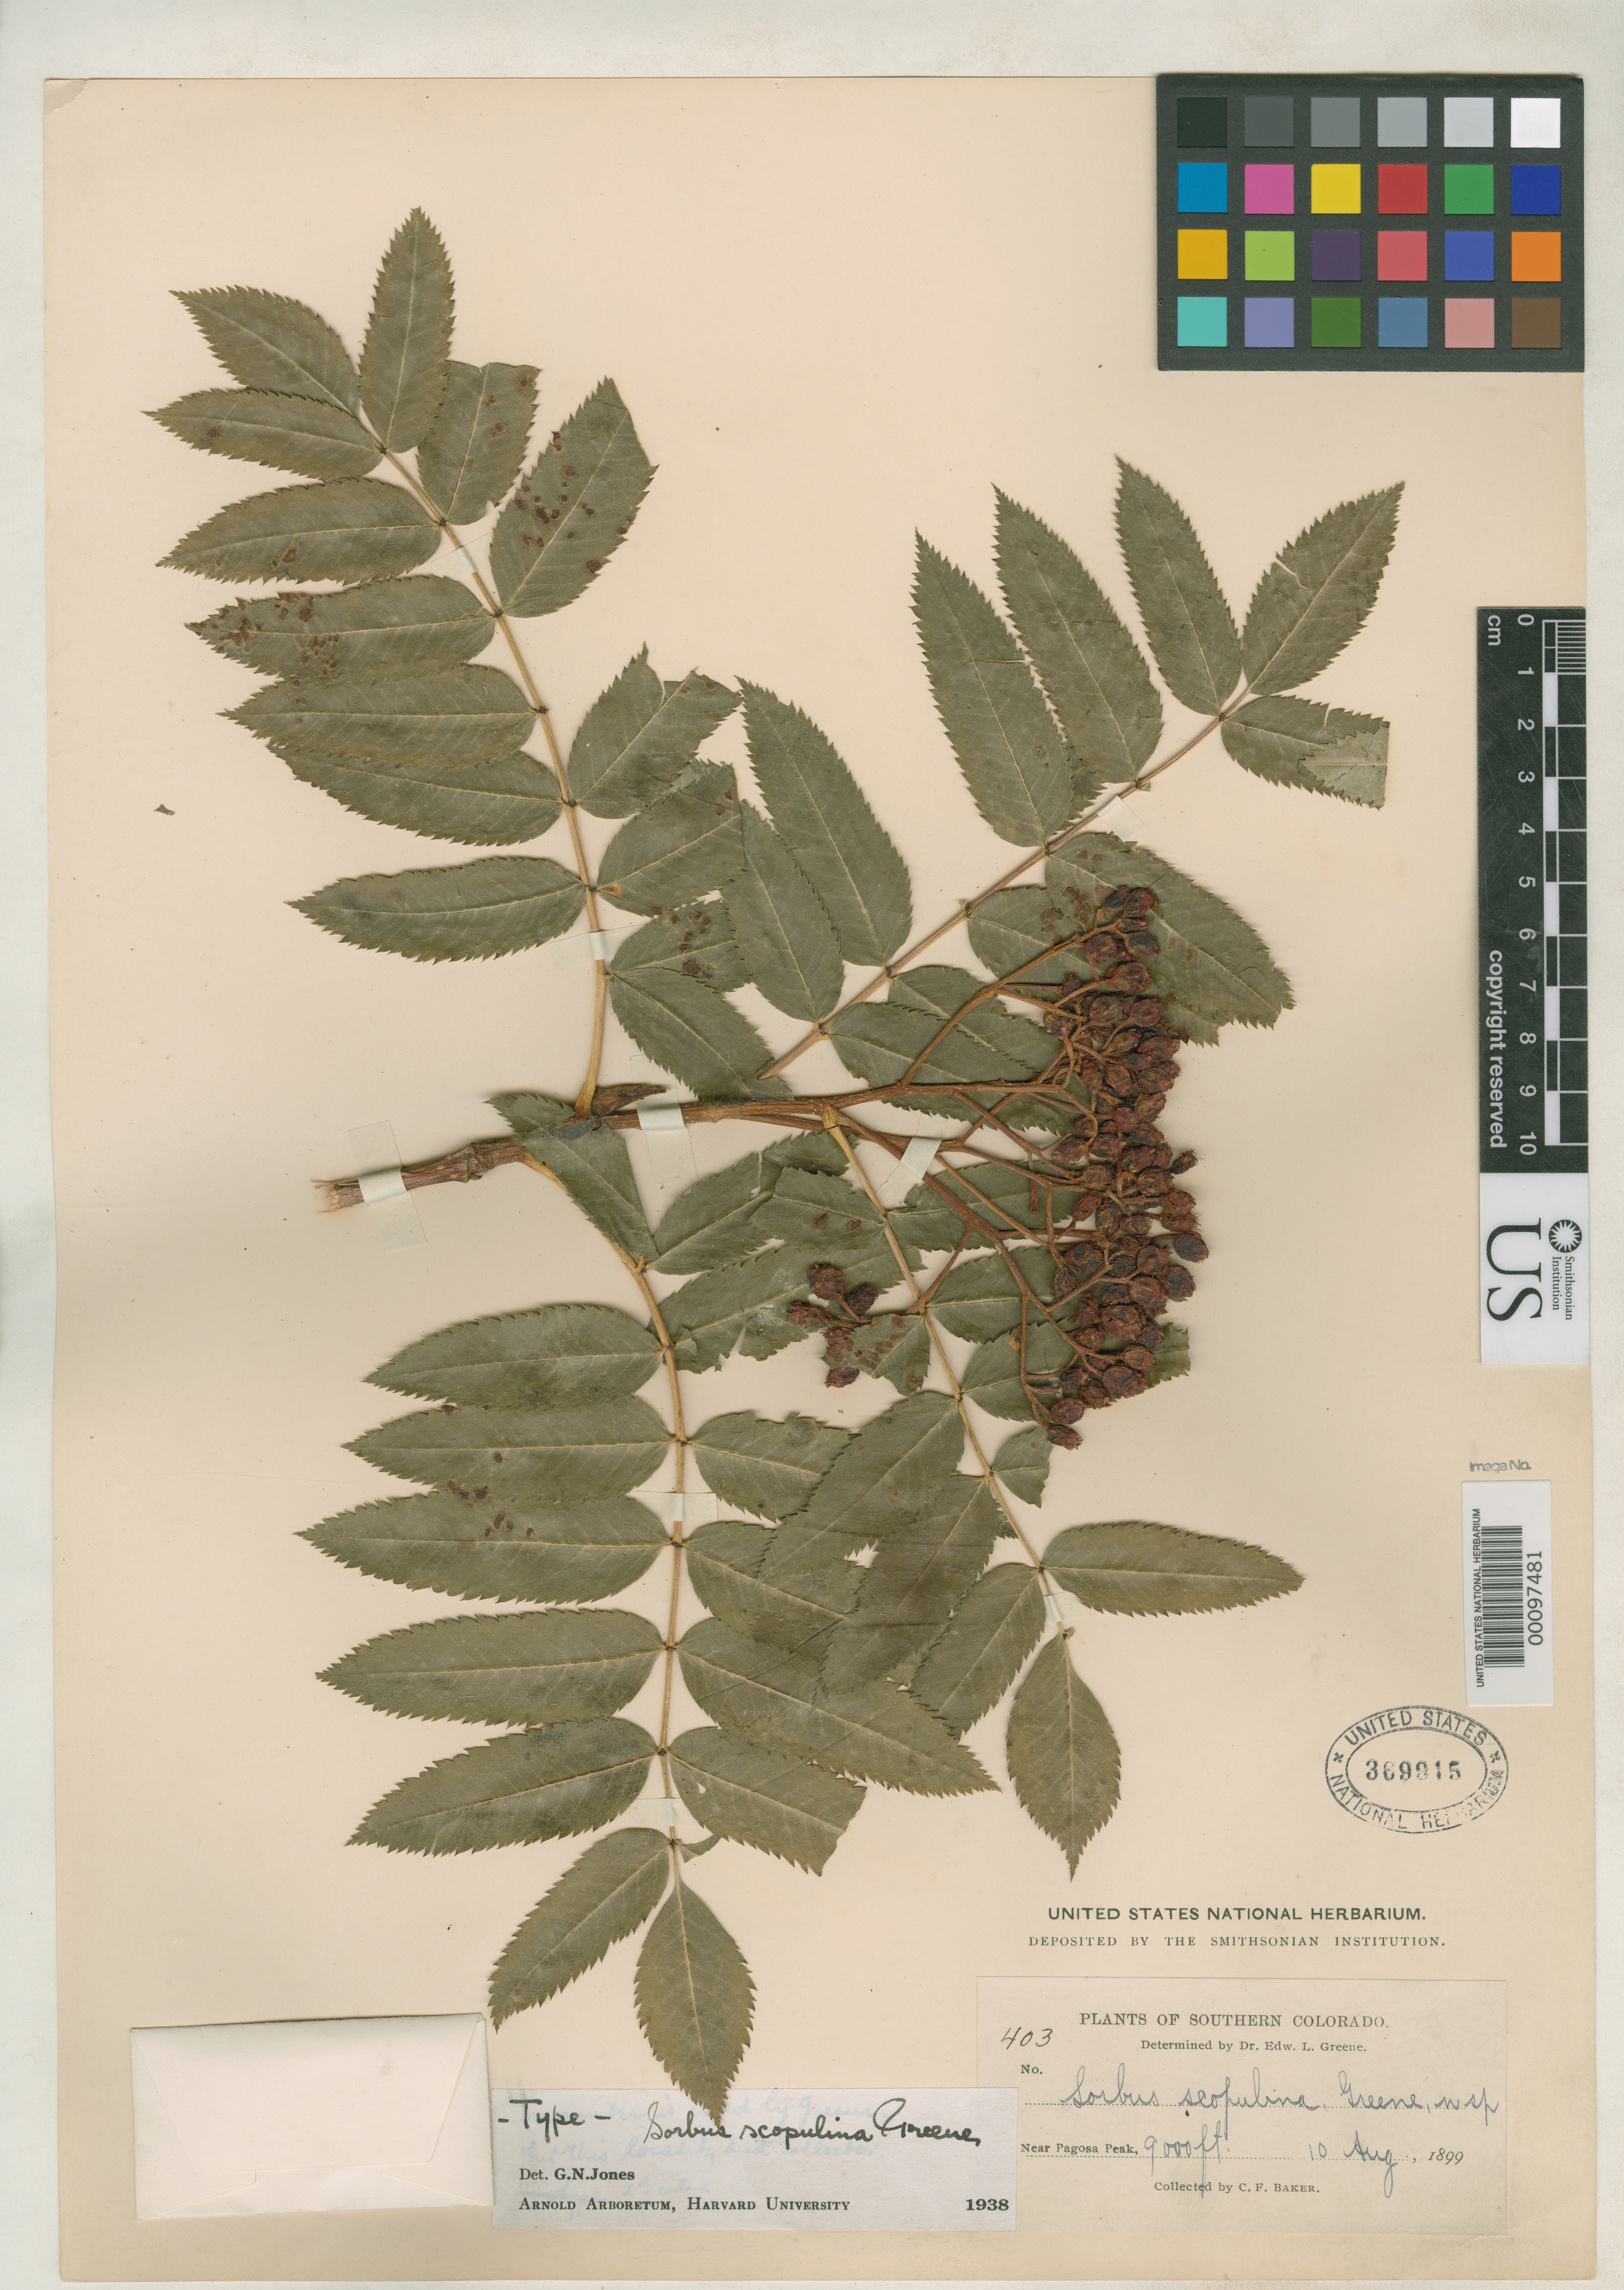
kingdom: Plantae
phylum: Tracheophyta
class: Magnoliopsida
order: Rosales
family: Rosaceae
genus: Sorbus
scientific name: Sorbus scopulina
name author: Greene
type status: Isosyntype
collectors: C. F. Baker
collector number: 403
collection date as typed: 10 Aug 1899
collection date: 1899-08-10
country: United States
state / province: Colorado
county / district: Mineral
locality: Near Pagosa Peak.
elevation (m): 2743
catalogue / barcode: US 369915